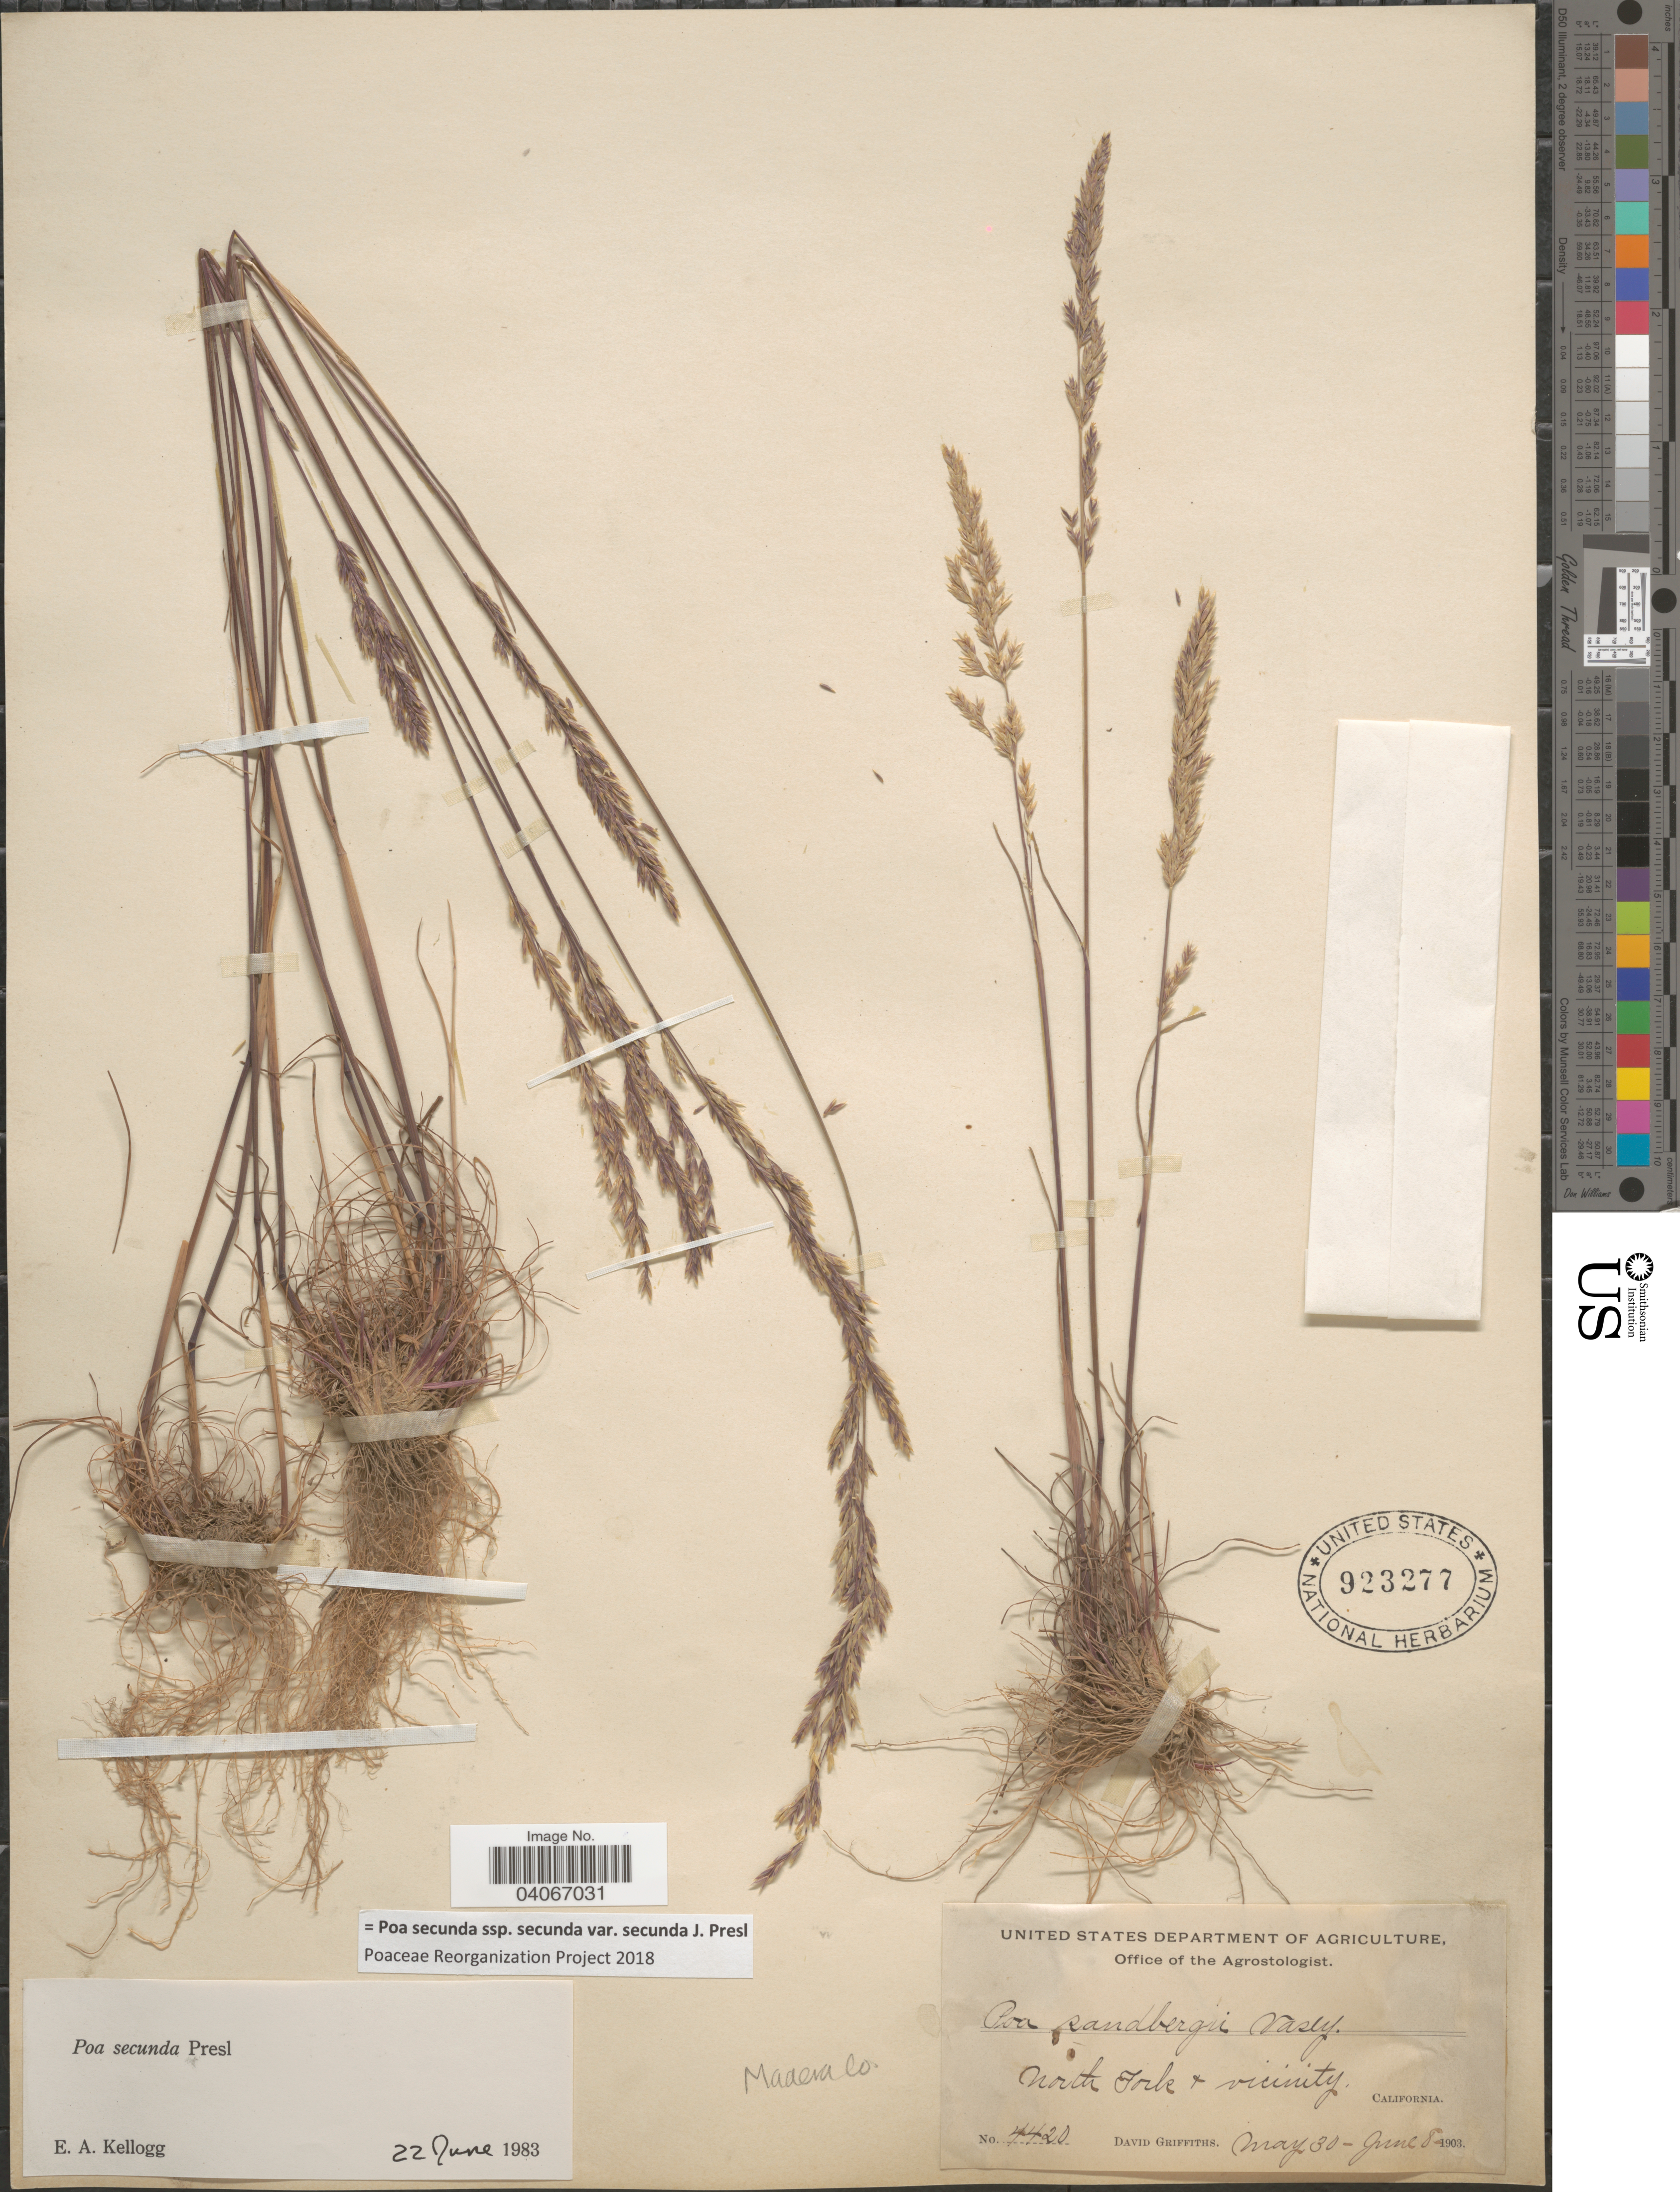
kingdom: Plantae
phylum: Tracheophyta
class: Liliopsida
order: Poales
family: Poaceae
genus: Poa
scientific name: Poa secunda subsp. secunda var. secunda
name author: J. Presl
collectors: D. Griffiths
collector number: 4420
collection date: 1903-05-30/1903-06-08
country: United States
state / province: California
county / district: Madera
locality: North Fork + vicinity. Madera Co.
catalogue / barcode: US 923277